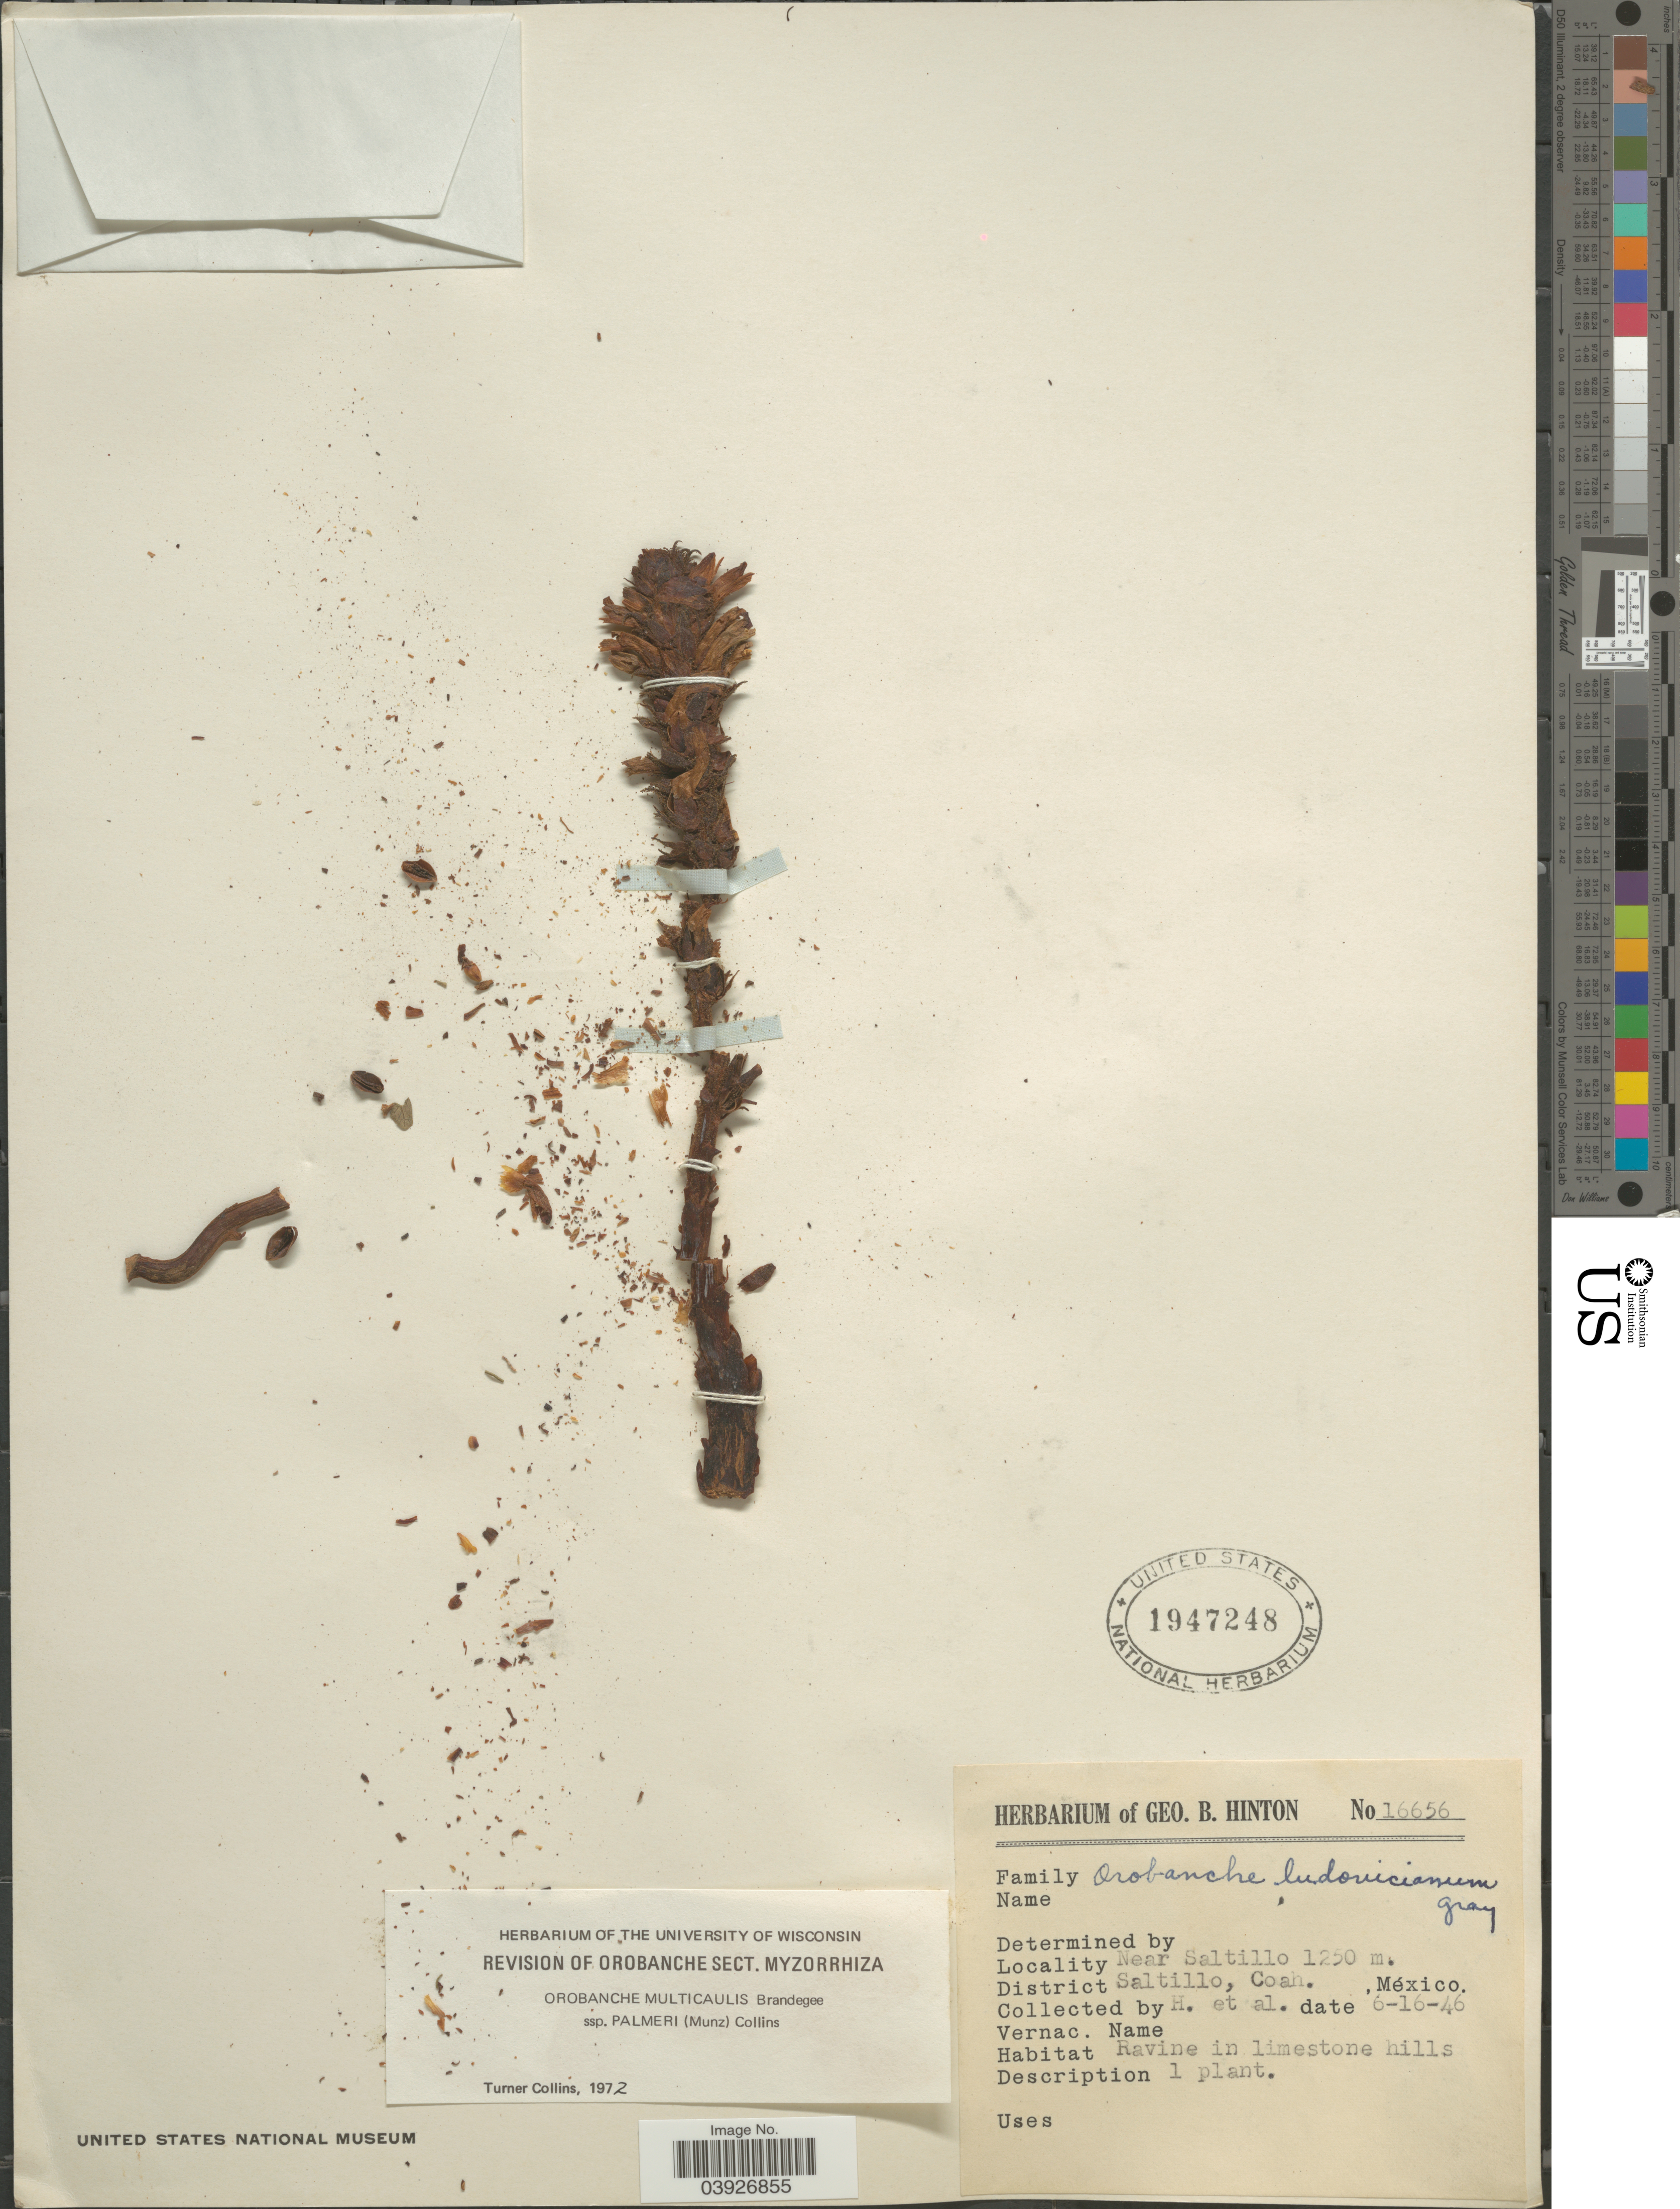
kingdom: Plantae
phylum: Tracheophyta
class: Magnoliopsida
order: Lamiales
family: Orobanchaceae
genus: Orobanche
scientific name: Orobanche multicaulis subsp. palmeri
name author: (Munz) L.T. Collins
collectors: G. B. Hinton & et al.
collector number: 16656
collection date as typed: Transcribed d/m/y: 16/6/46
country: Mexico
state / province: Coahuila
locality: Near Saltillo. District Saltillo.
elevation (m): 1250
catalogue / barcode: US 1947248